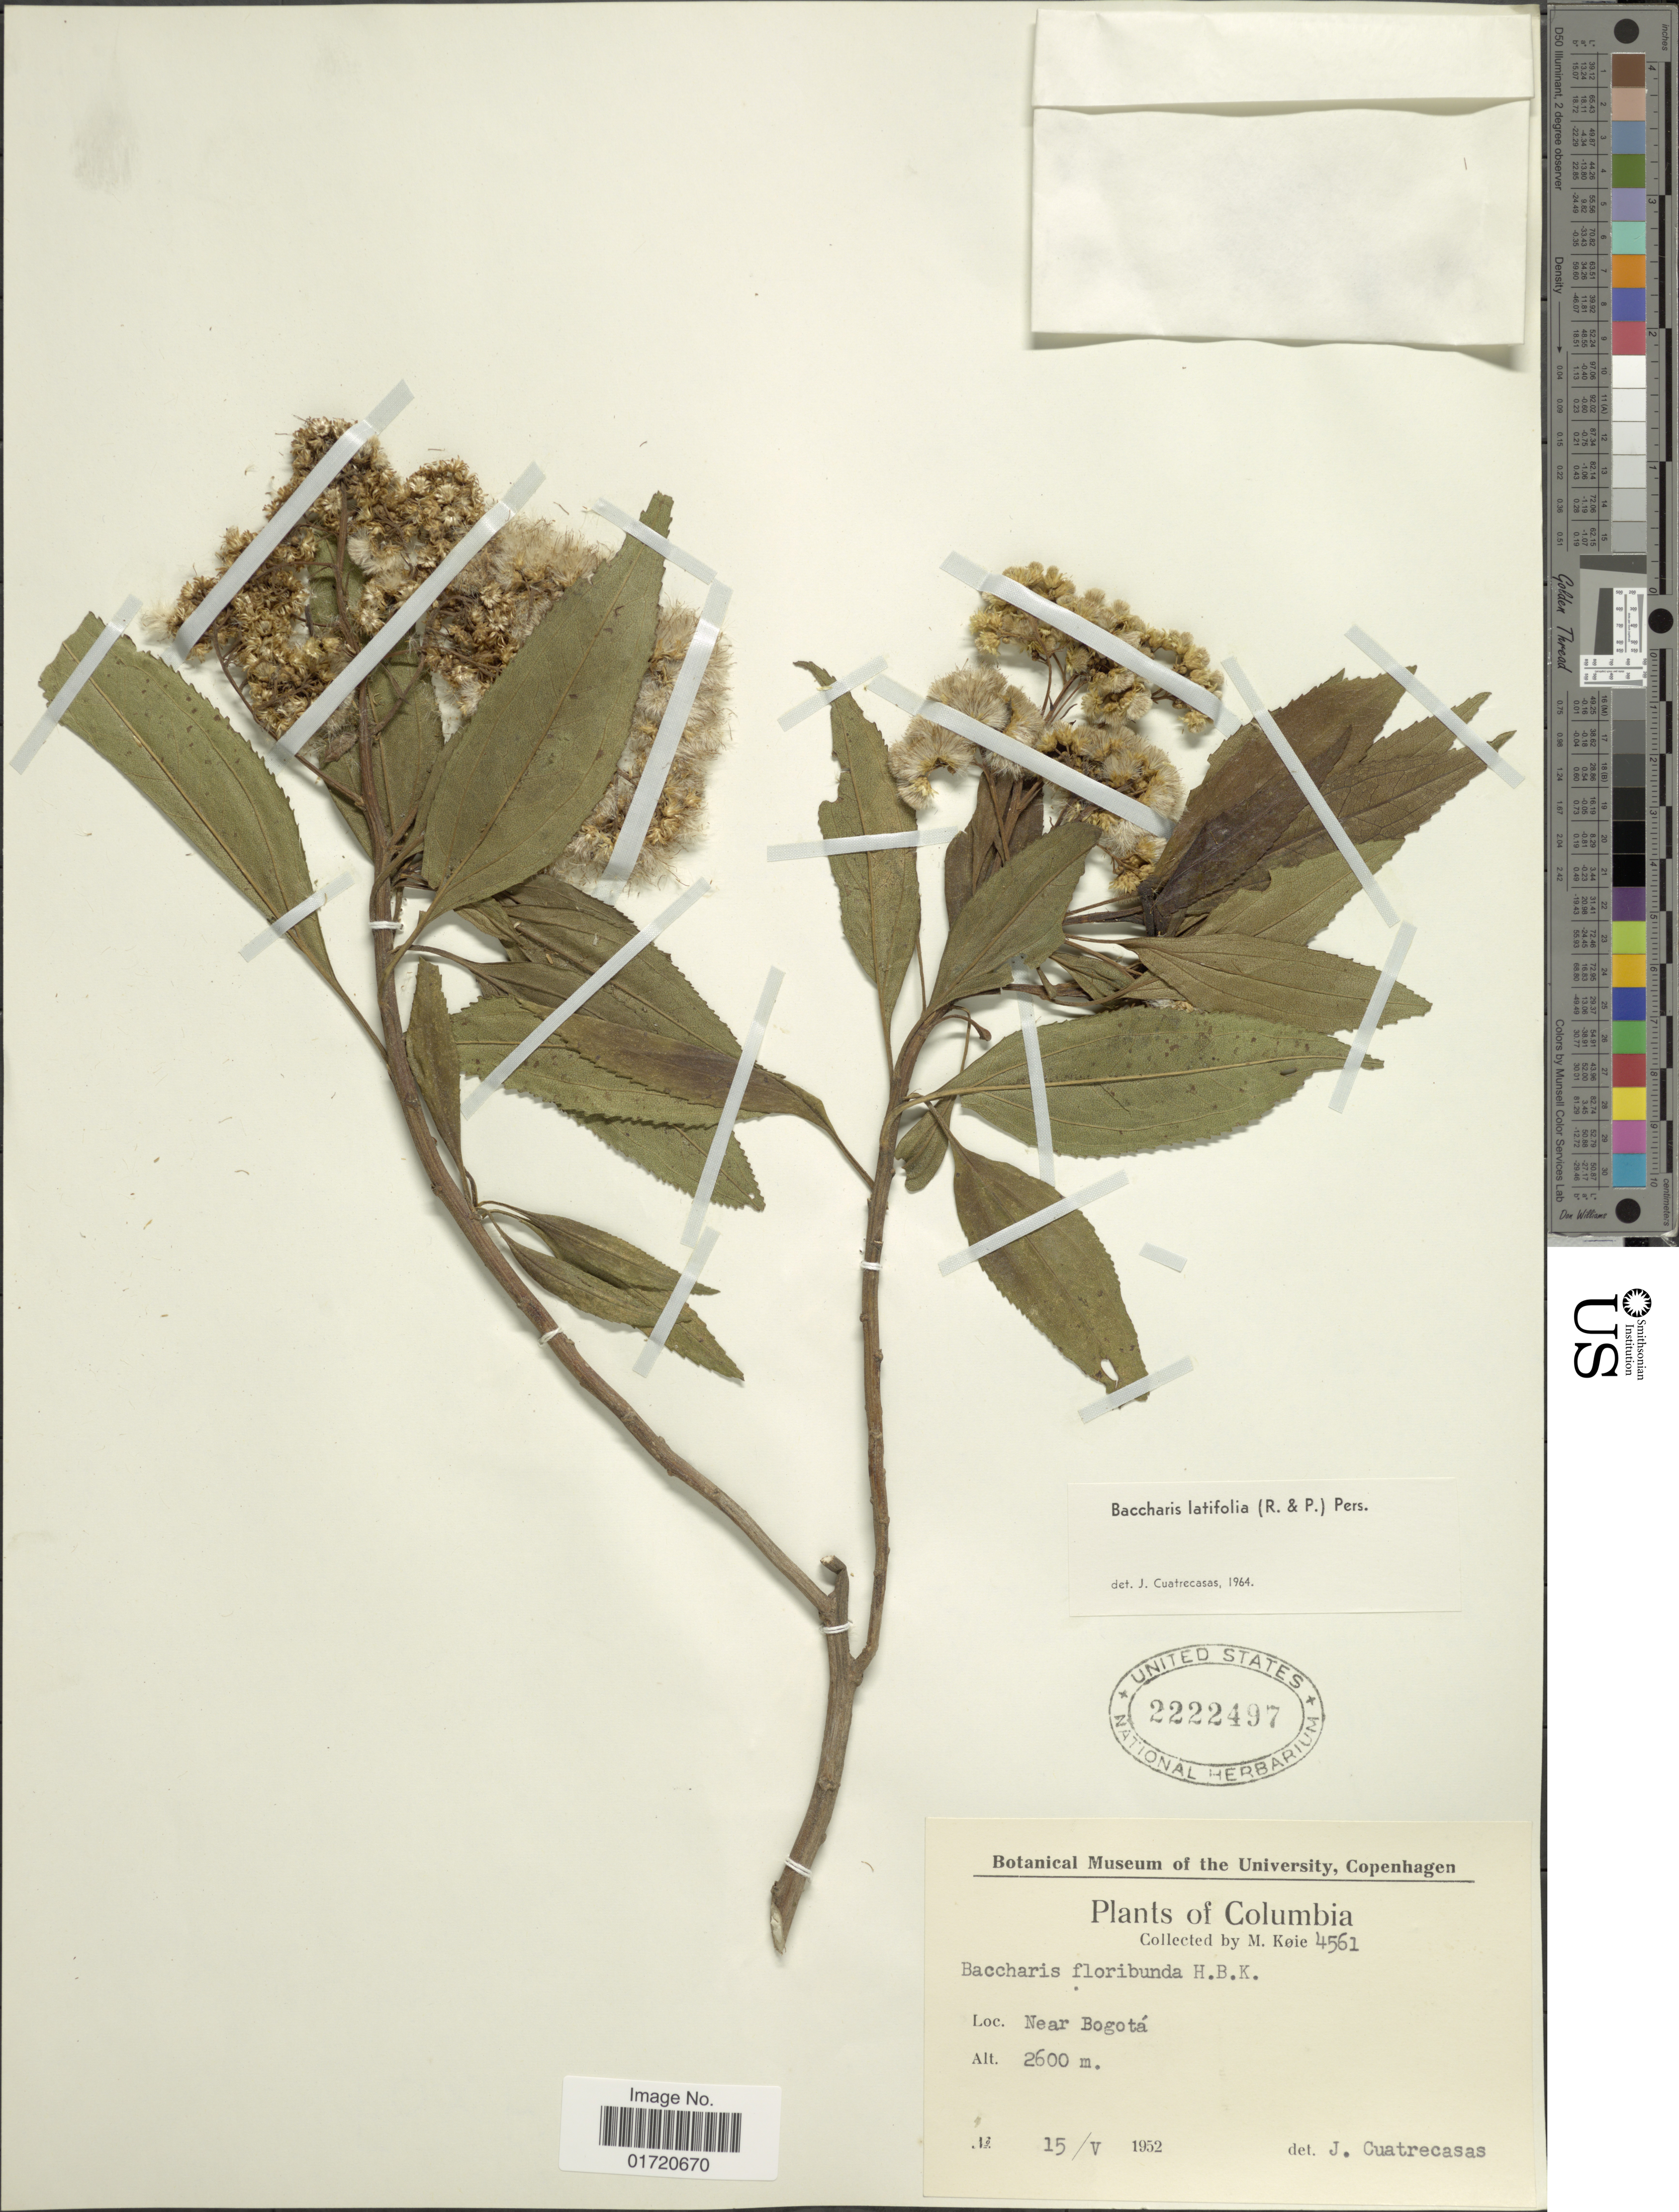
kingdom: Plantae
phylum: Tracheophyta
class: Magnoliopsida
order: Asterales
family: Asteraceae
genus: Baccharis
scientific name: Baccharis latifolia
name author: (Ruiz & Pav.) Pers.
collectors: M. Köie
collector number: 4561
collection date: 1952-05-15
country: Colombia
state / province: Bogota D.C.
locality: Near Bogota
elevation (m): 2600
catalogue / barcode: US 2222497